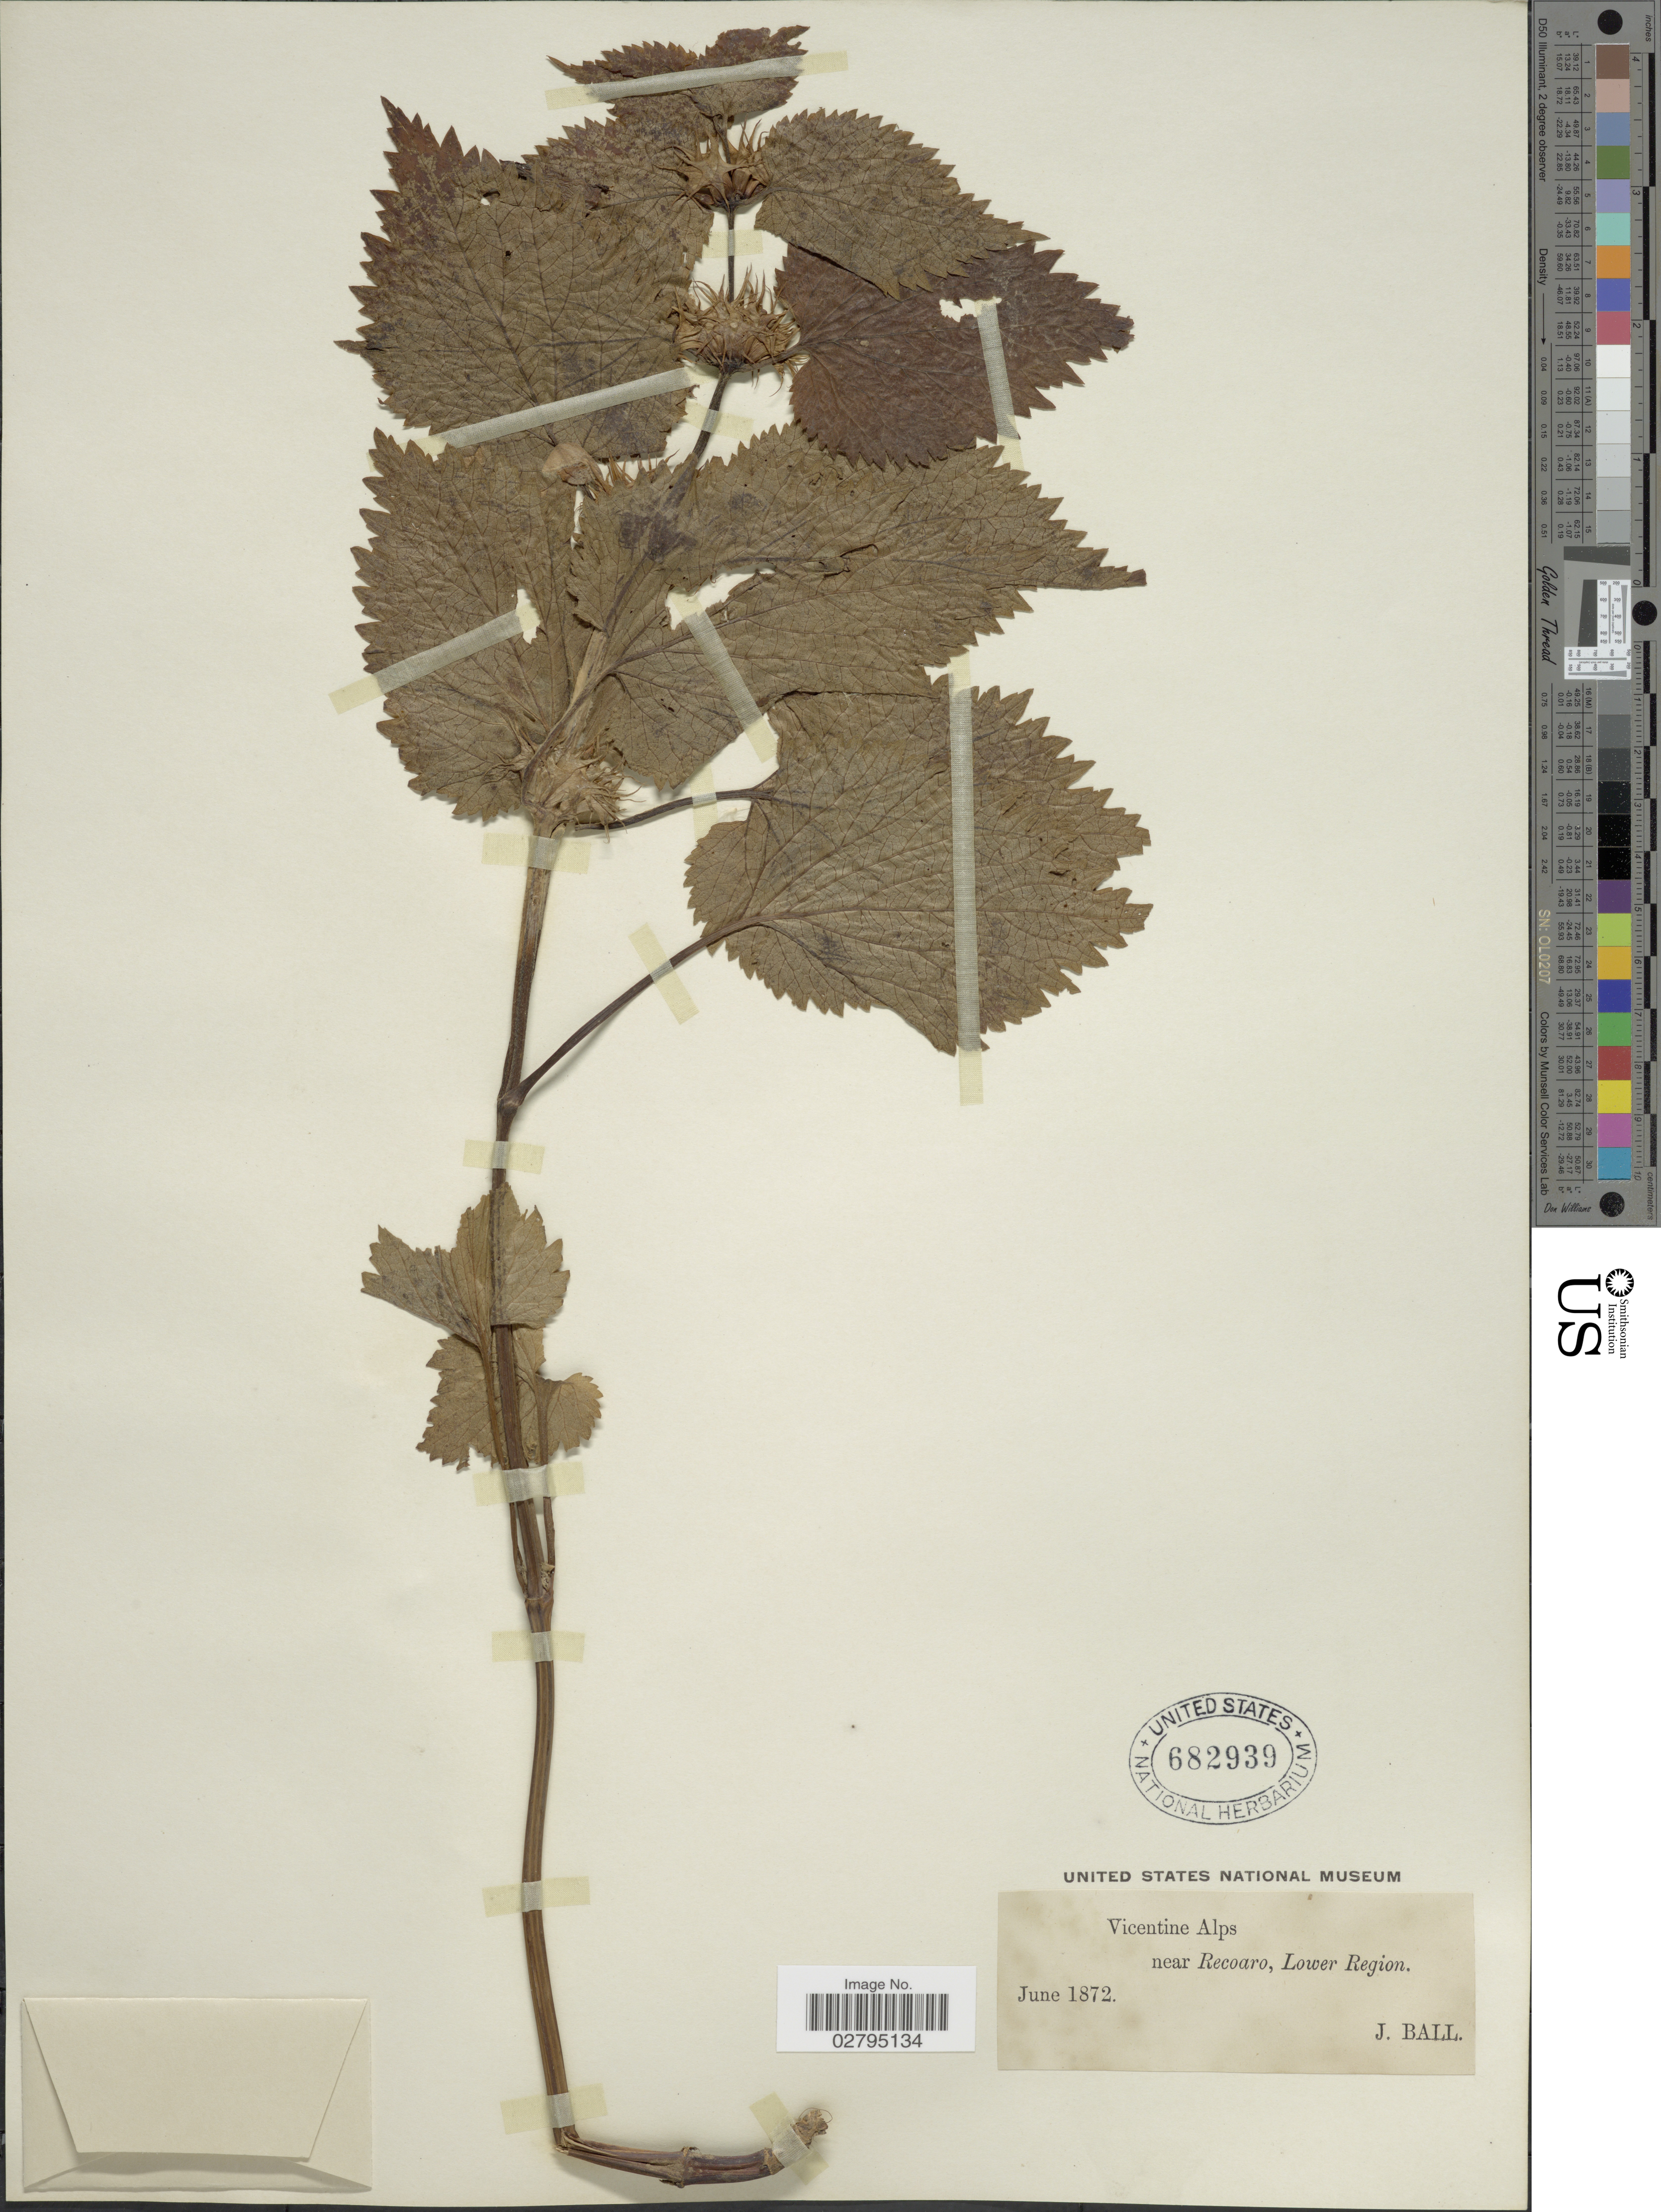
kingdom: Plantae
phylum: Tracheophyta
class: Magnoliopsida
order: Lamiales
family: Lamiaceae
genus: Lamium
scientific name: Lamium sp.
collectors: J. Ball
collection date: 1872-06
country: Italy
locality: Vicentine Alps near Recoaro, Lower Region.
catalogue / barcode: US 682939